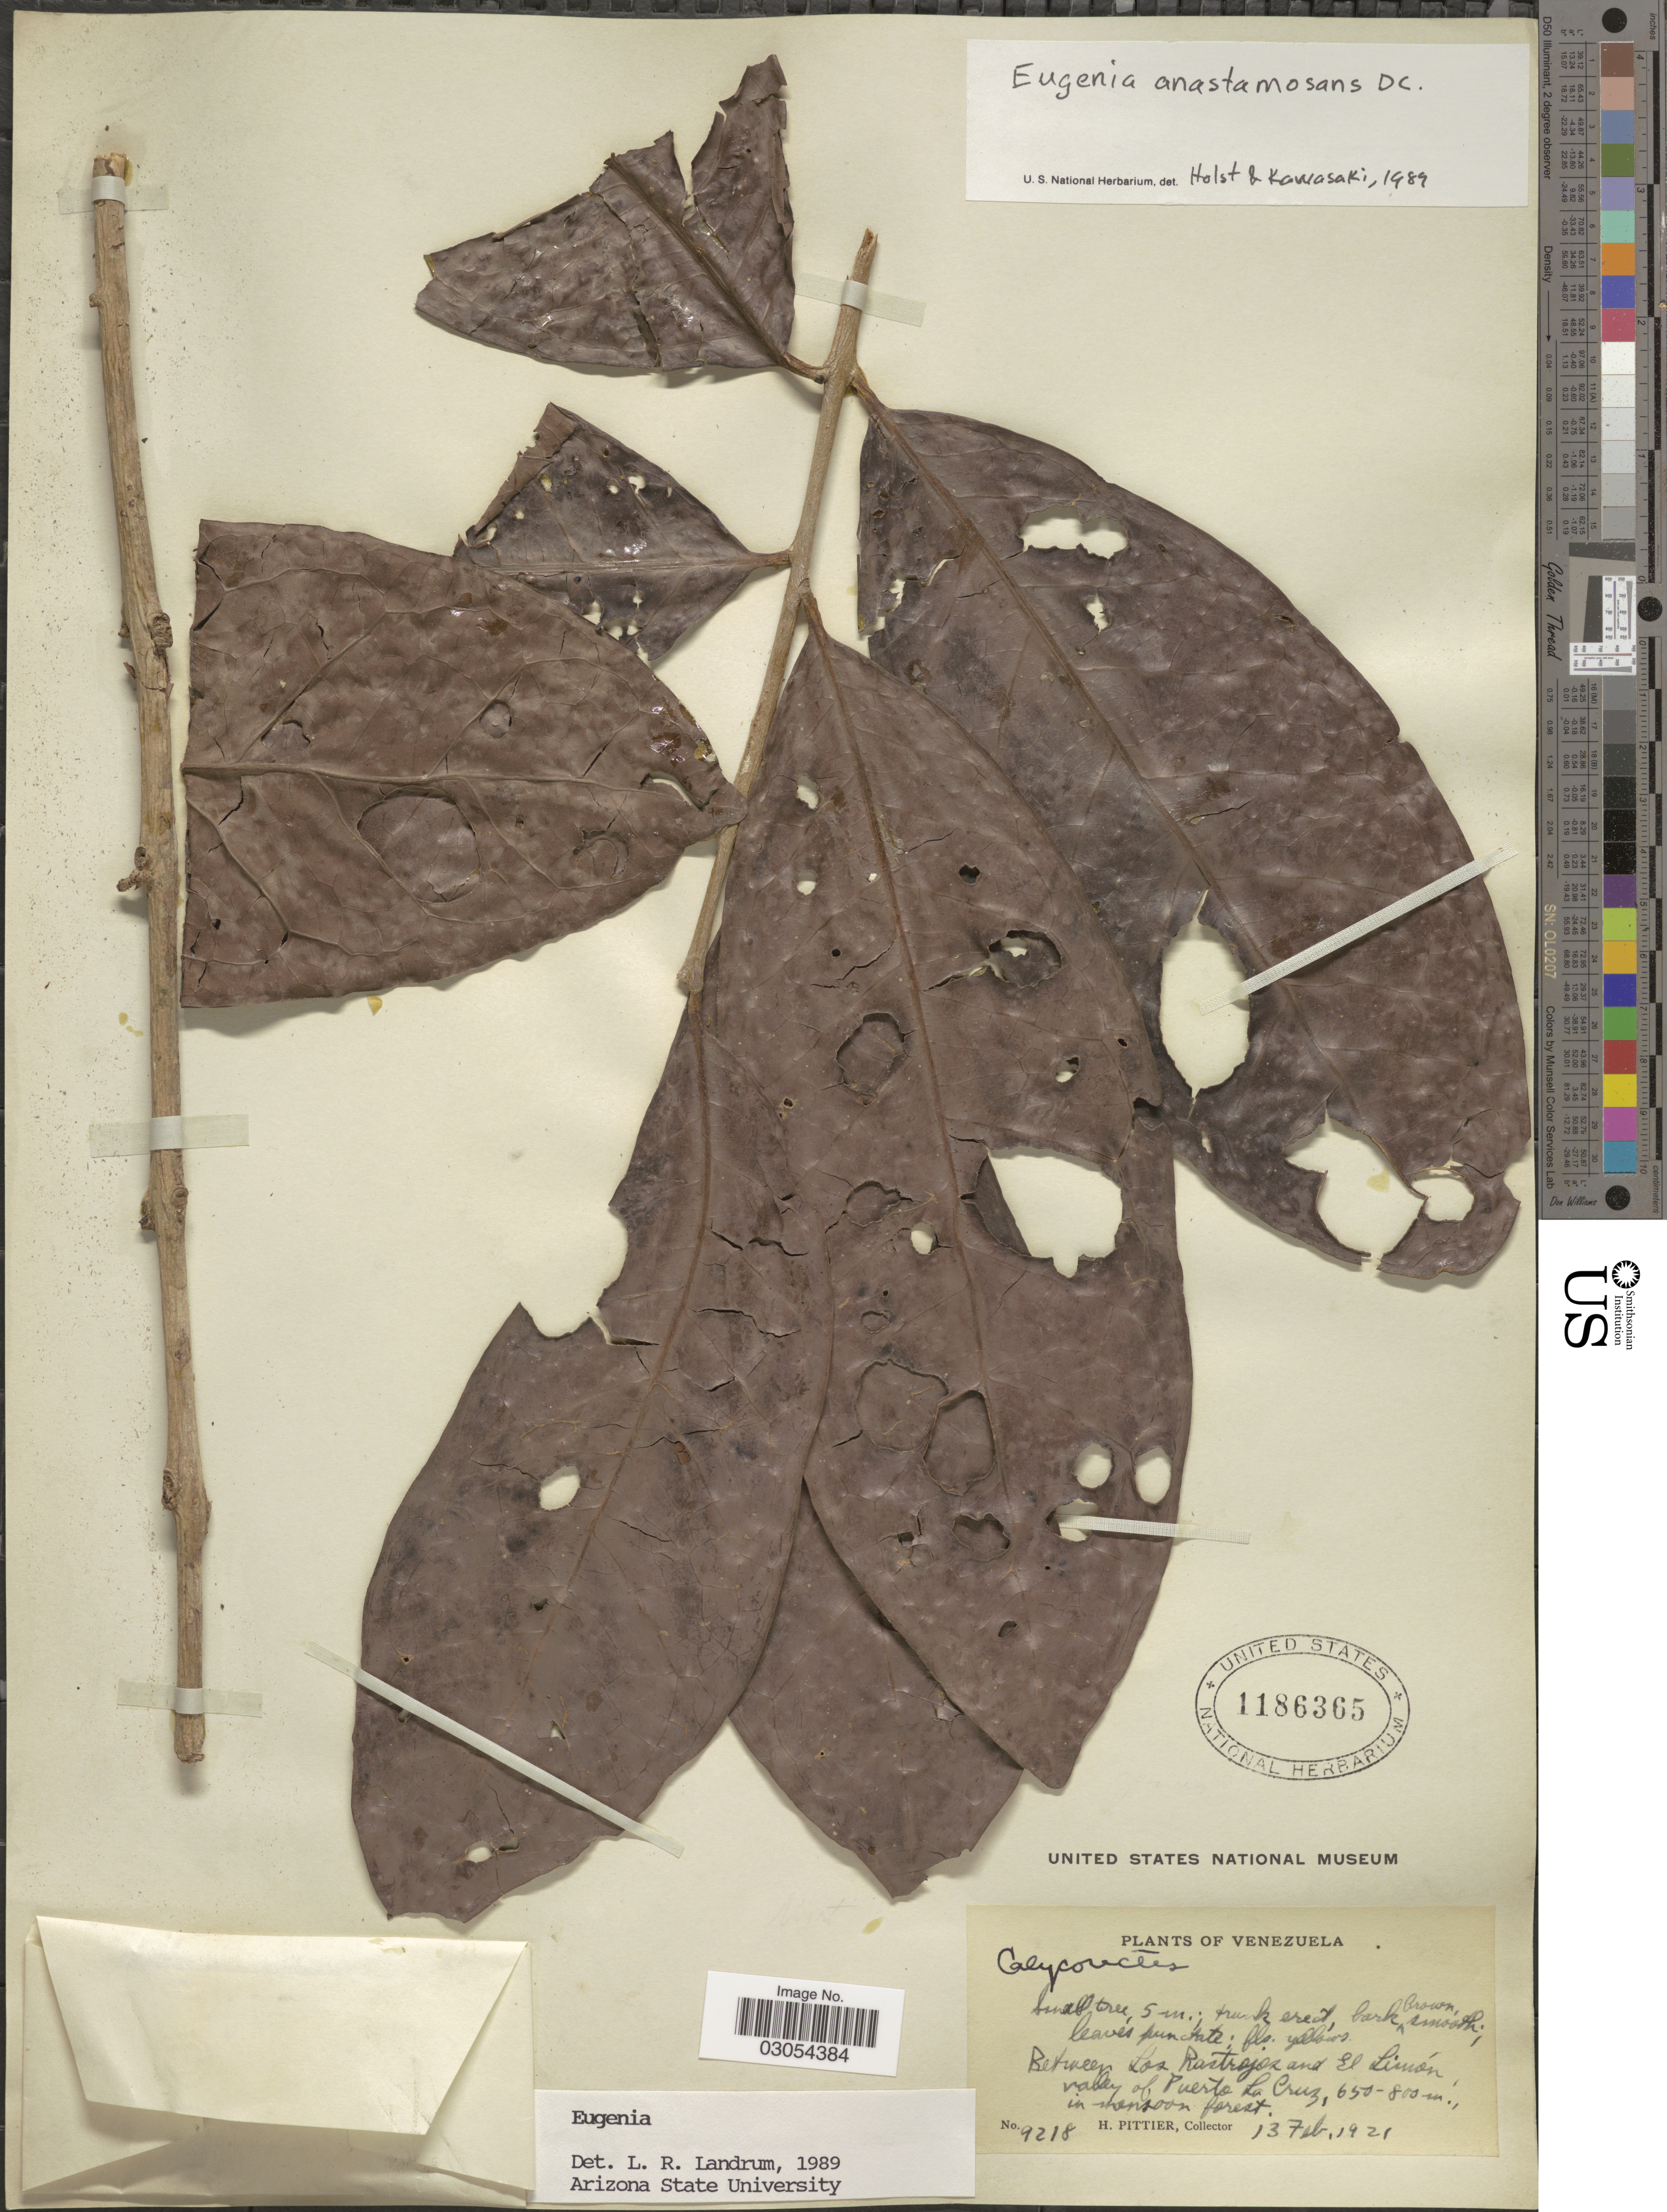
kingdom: Plantae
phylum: Tracheophyta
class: Magnoliopsida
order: Myrtales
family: Myrtaceae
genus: Eugenia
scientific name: Eugenia anastomosans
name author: DC.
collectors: H. F. Pittier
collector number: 9218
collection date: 1921-02-13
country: Venezuela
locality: Between Los Rastrojos and El Limón, valley of Puerto La Cruz.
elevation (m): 650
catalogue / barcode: US 1186365